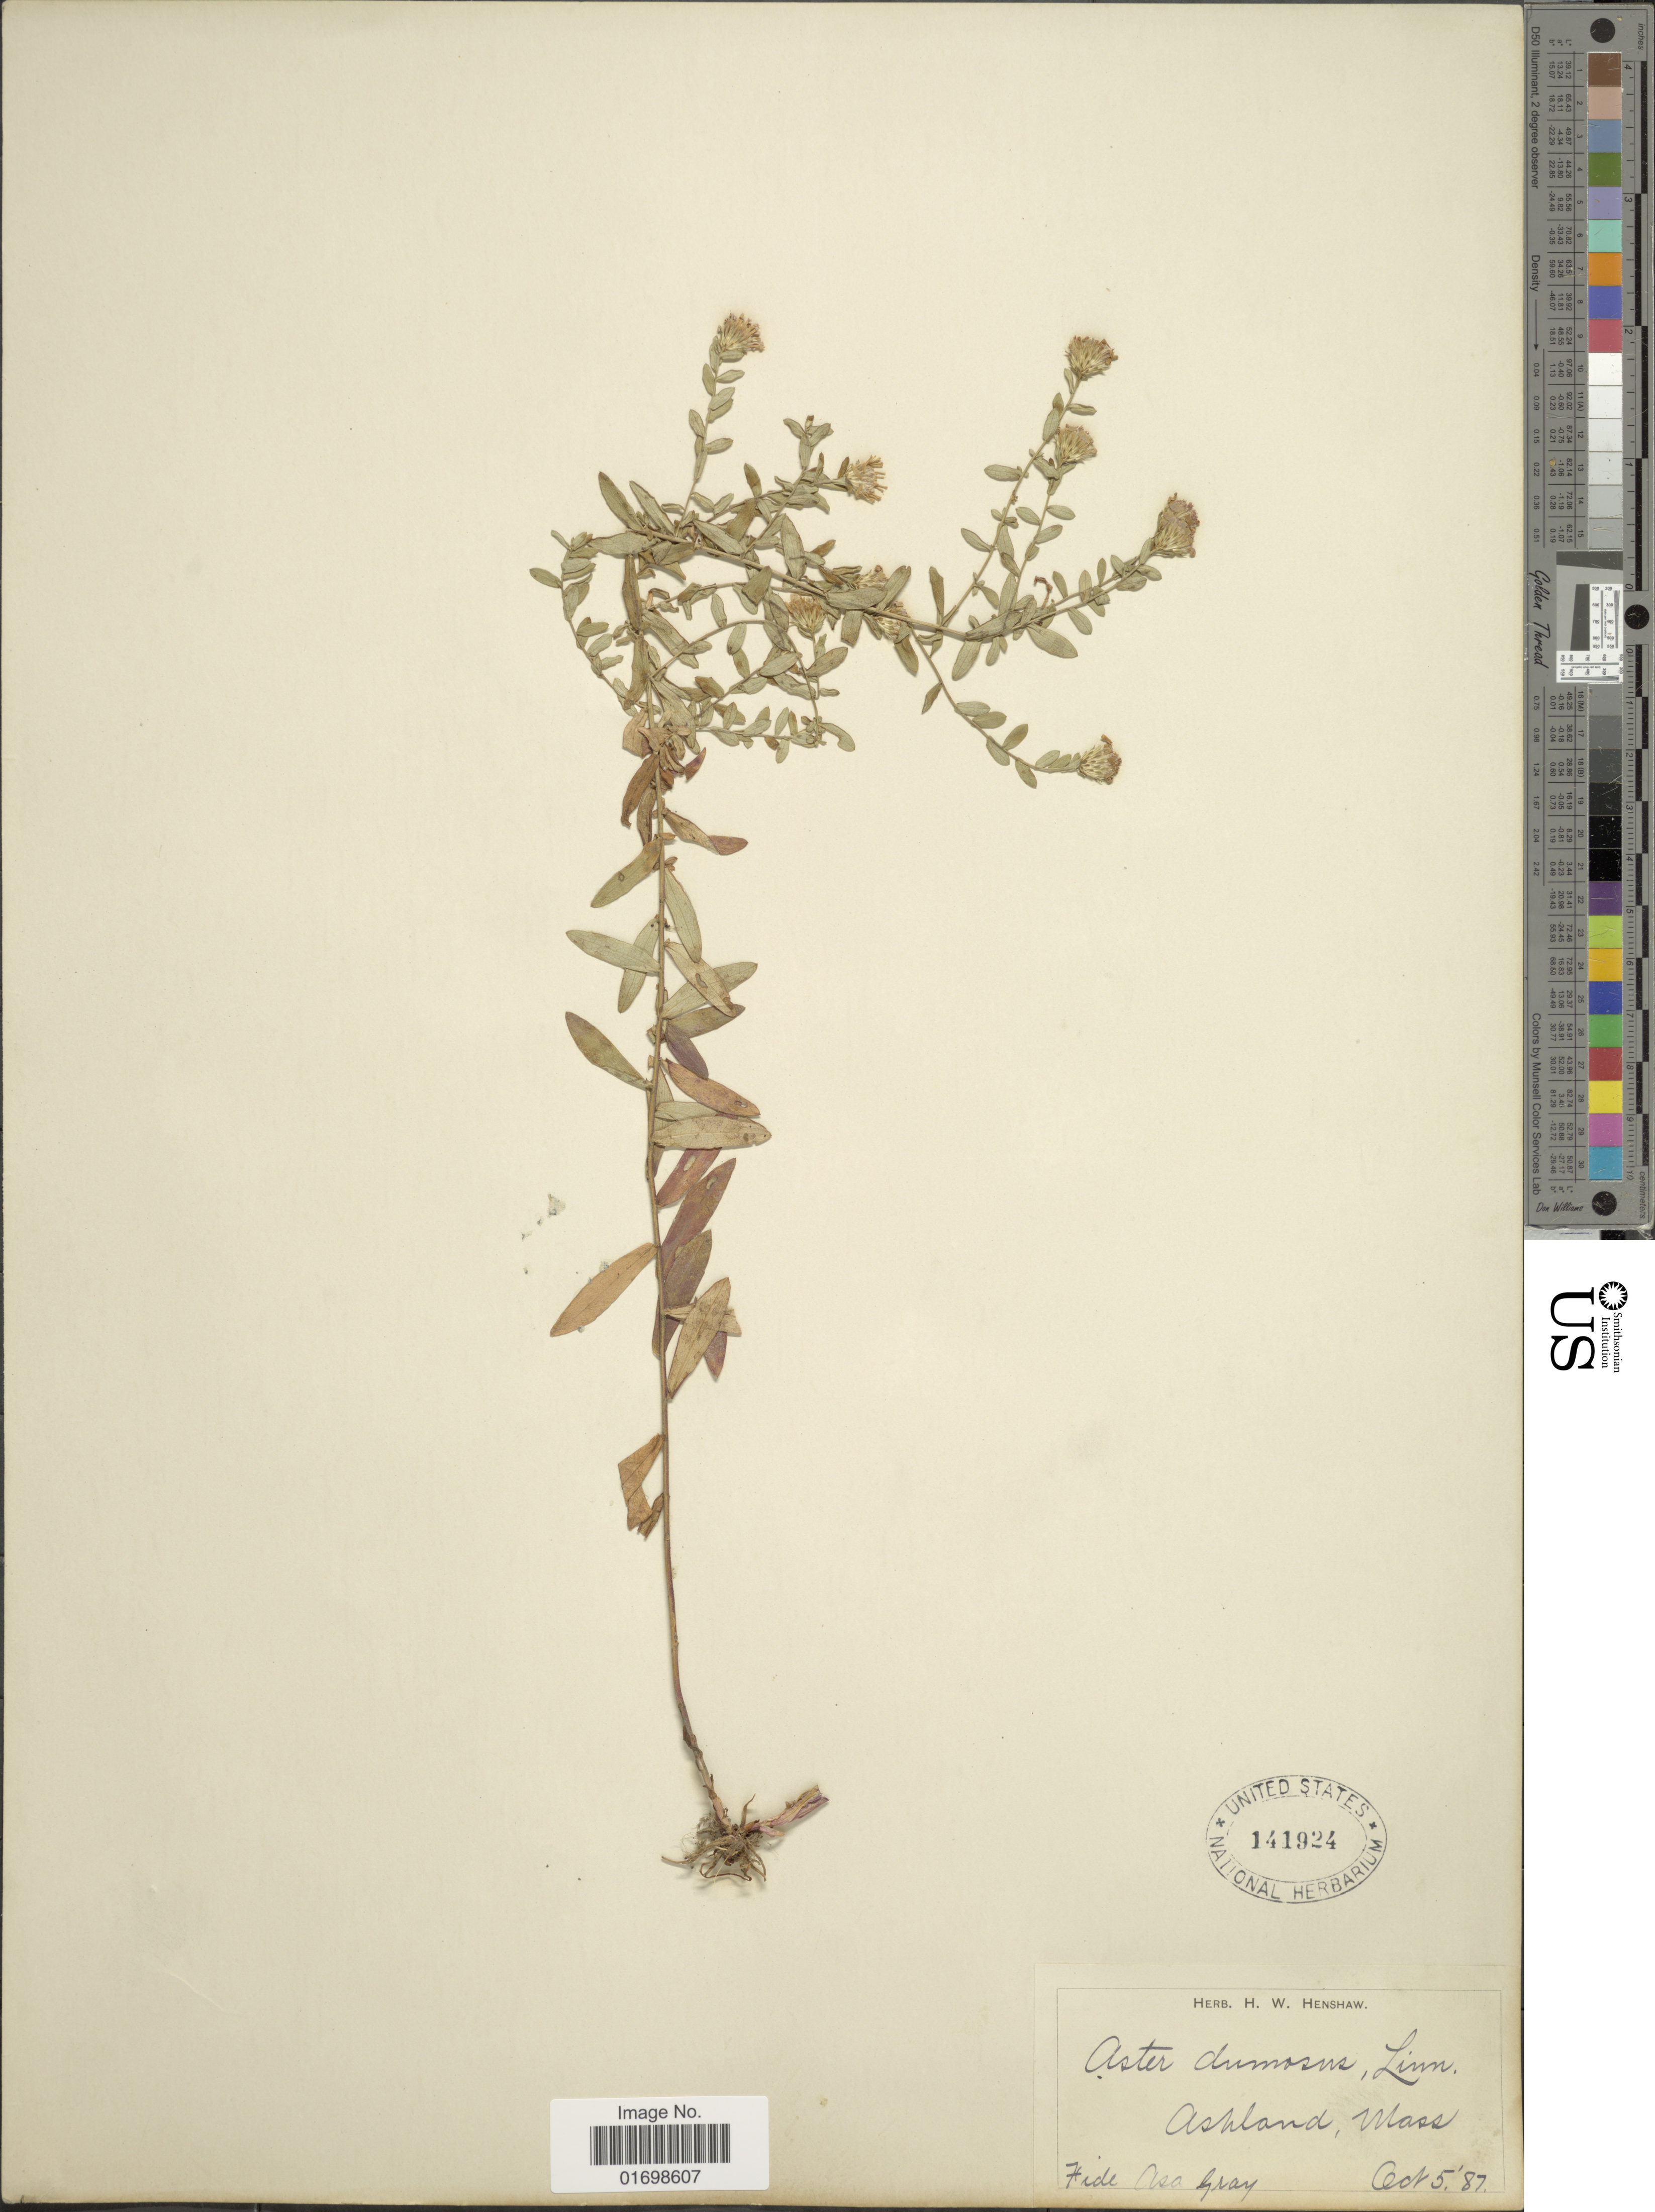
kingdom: Plantae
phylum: Tracheophyta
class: Magnoliopsida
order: Asterales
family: Asteraceae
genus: Symphyotrichum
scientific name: Symphyotrichum dumosum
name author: (L.) G.L. Nesom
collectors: ex herb. H. W. Henshaw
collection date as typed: Transcribed d/m/y: 5/10/87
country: United States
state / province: Massachusetts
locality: Ashland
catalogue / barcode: US 141924